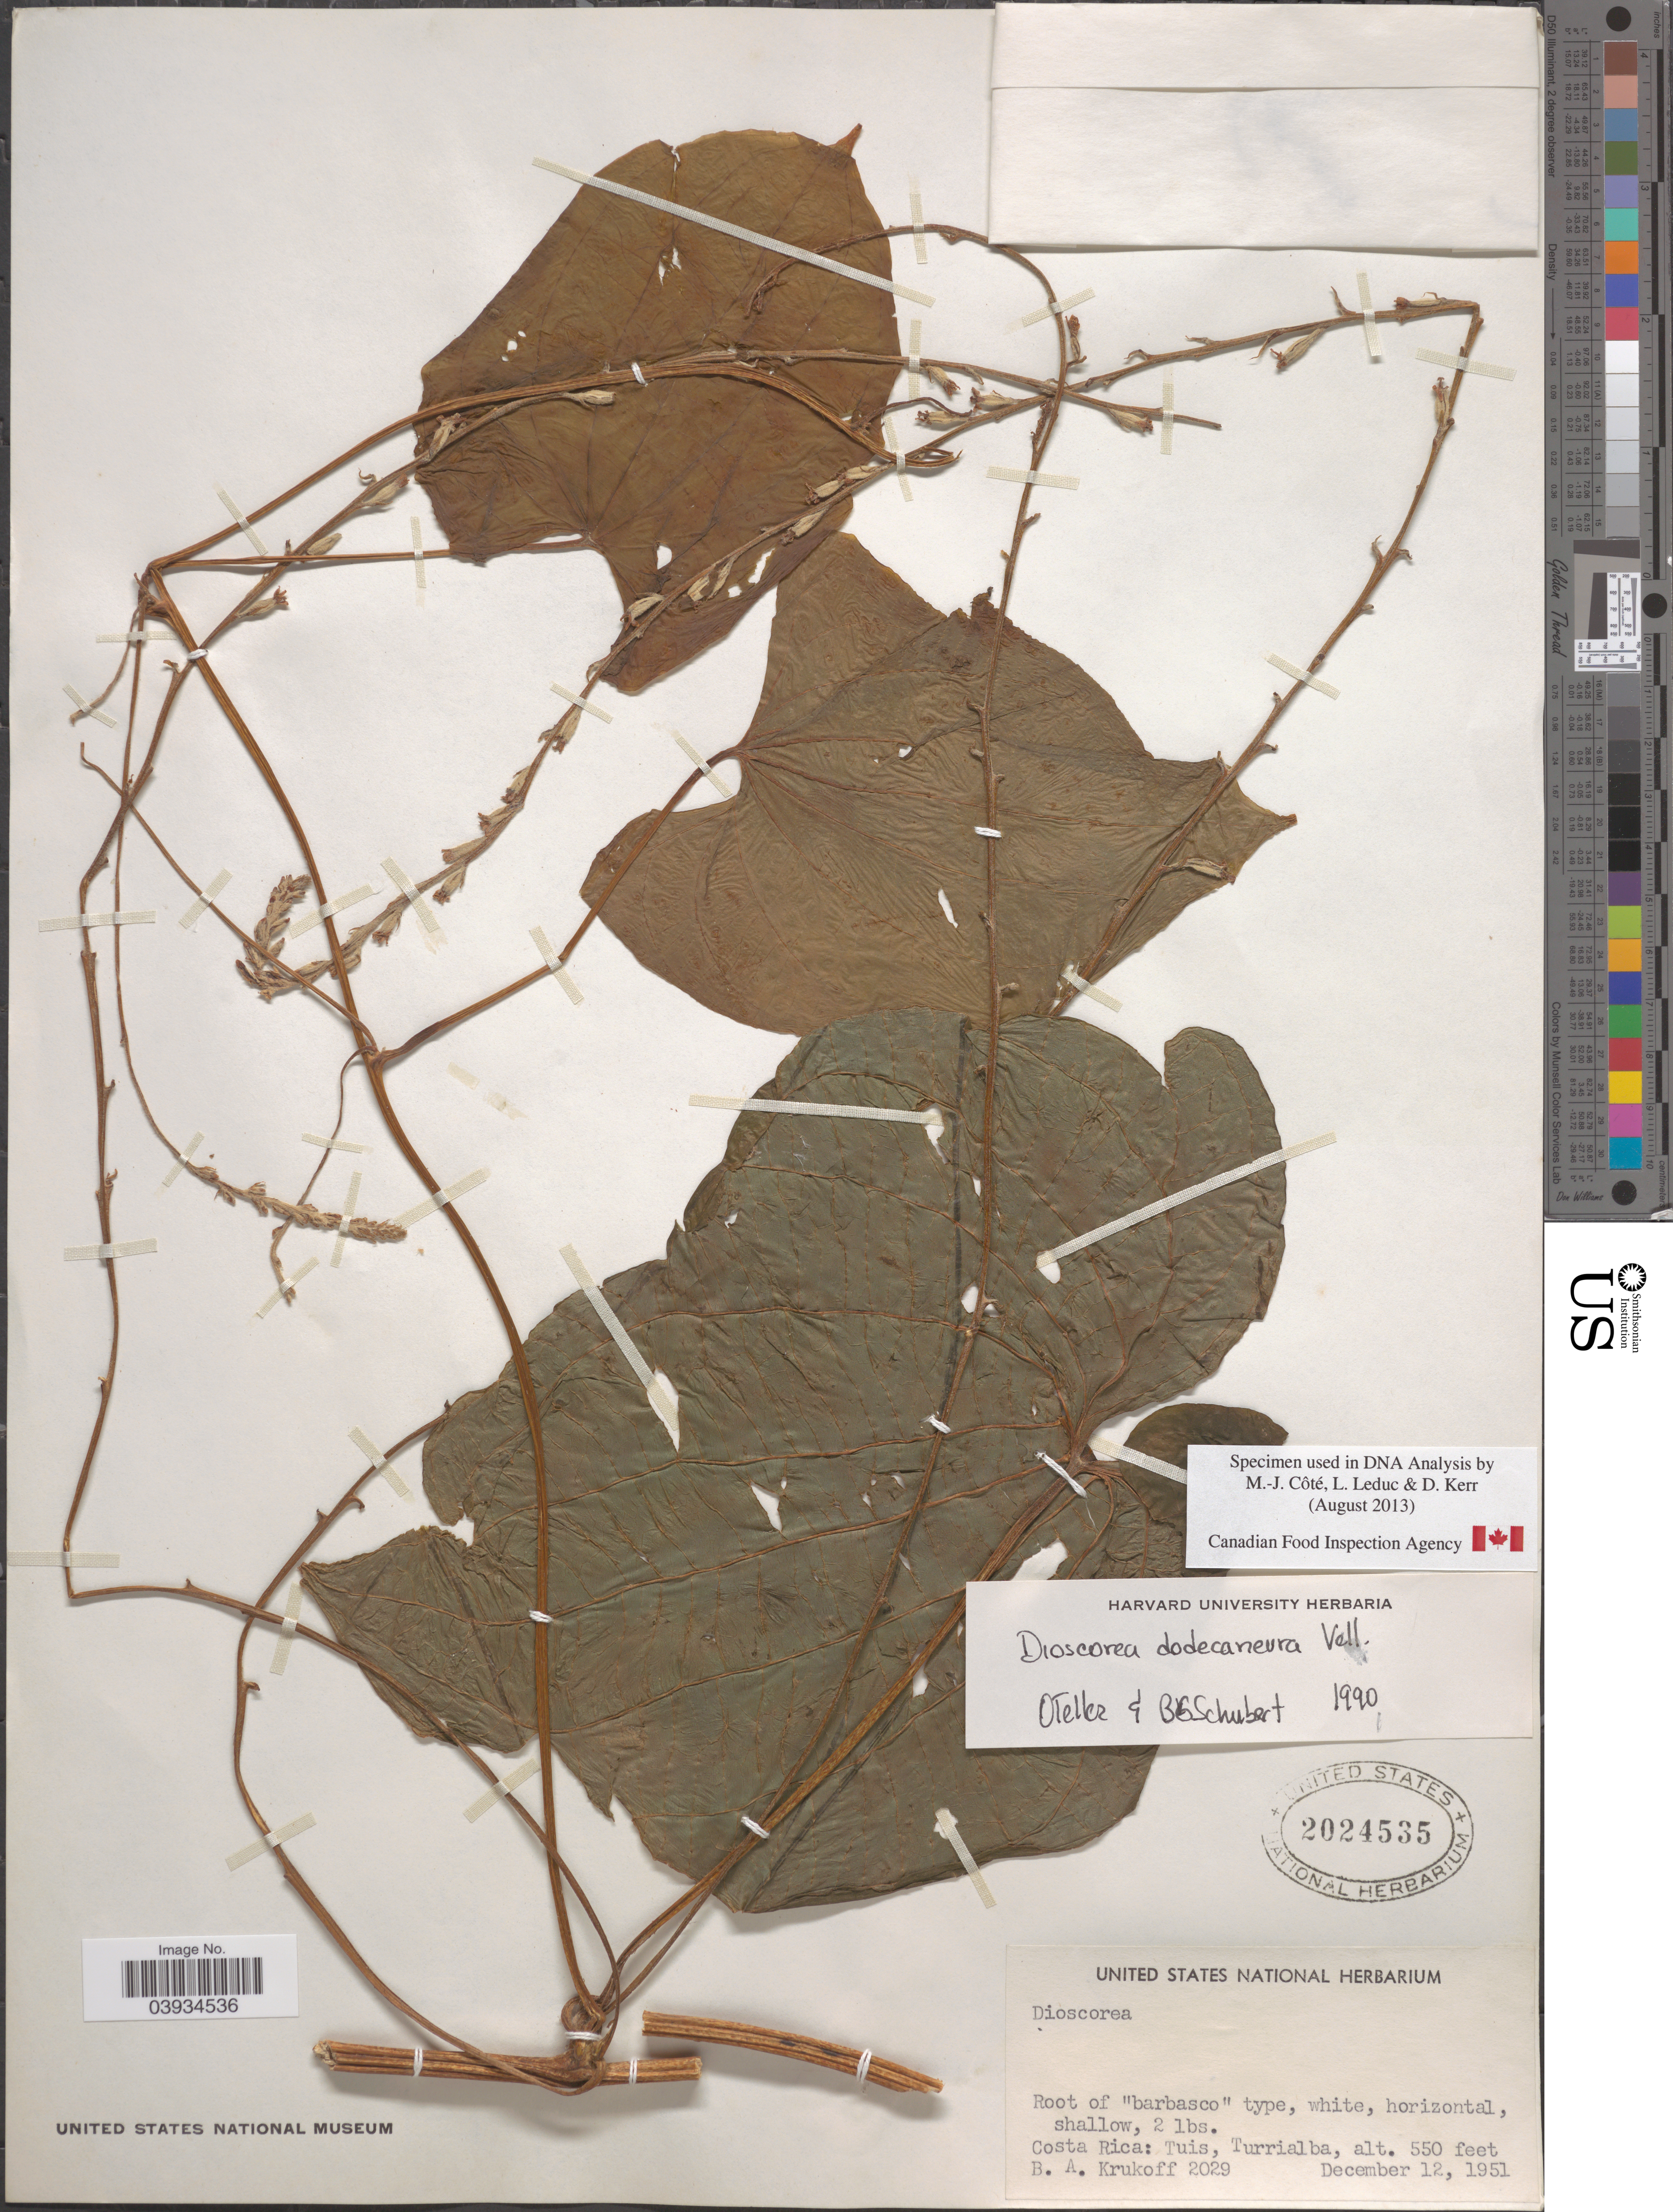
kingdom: Plantae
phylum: Tracheophyta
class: Liliopsida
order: Dioscoreales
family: Dioscoreaceae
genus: Dioscorea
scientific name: Dioscorea dodecaneura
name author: Vell.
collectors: B. A. Krukoff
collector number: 2029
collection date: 1951-12-12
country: Costa Rica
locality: Tuis, Turrialba.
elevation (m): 168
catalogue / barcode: US 2024535